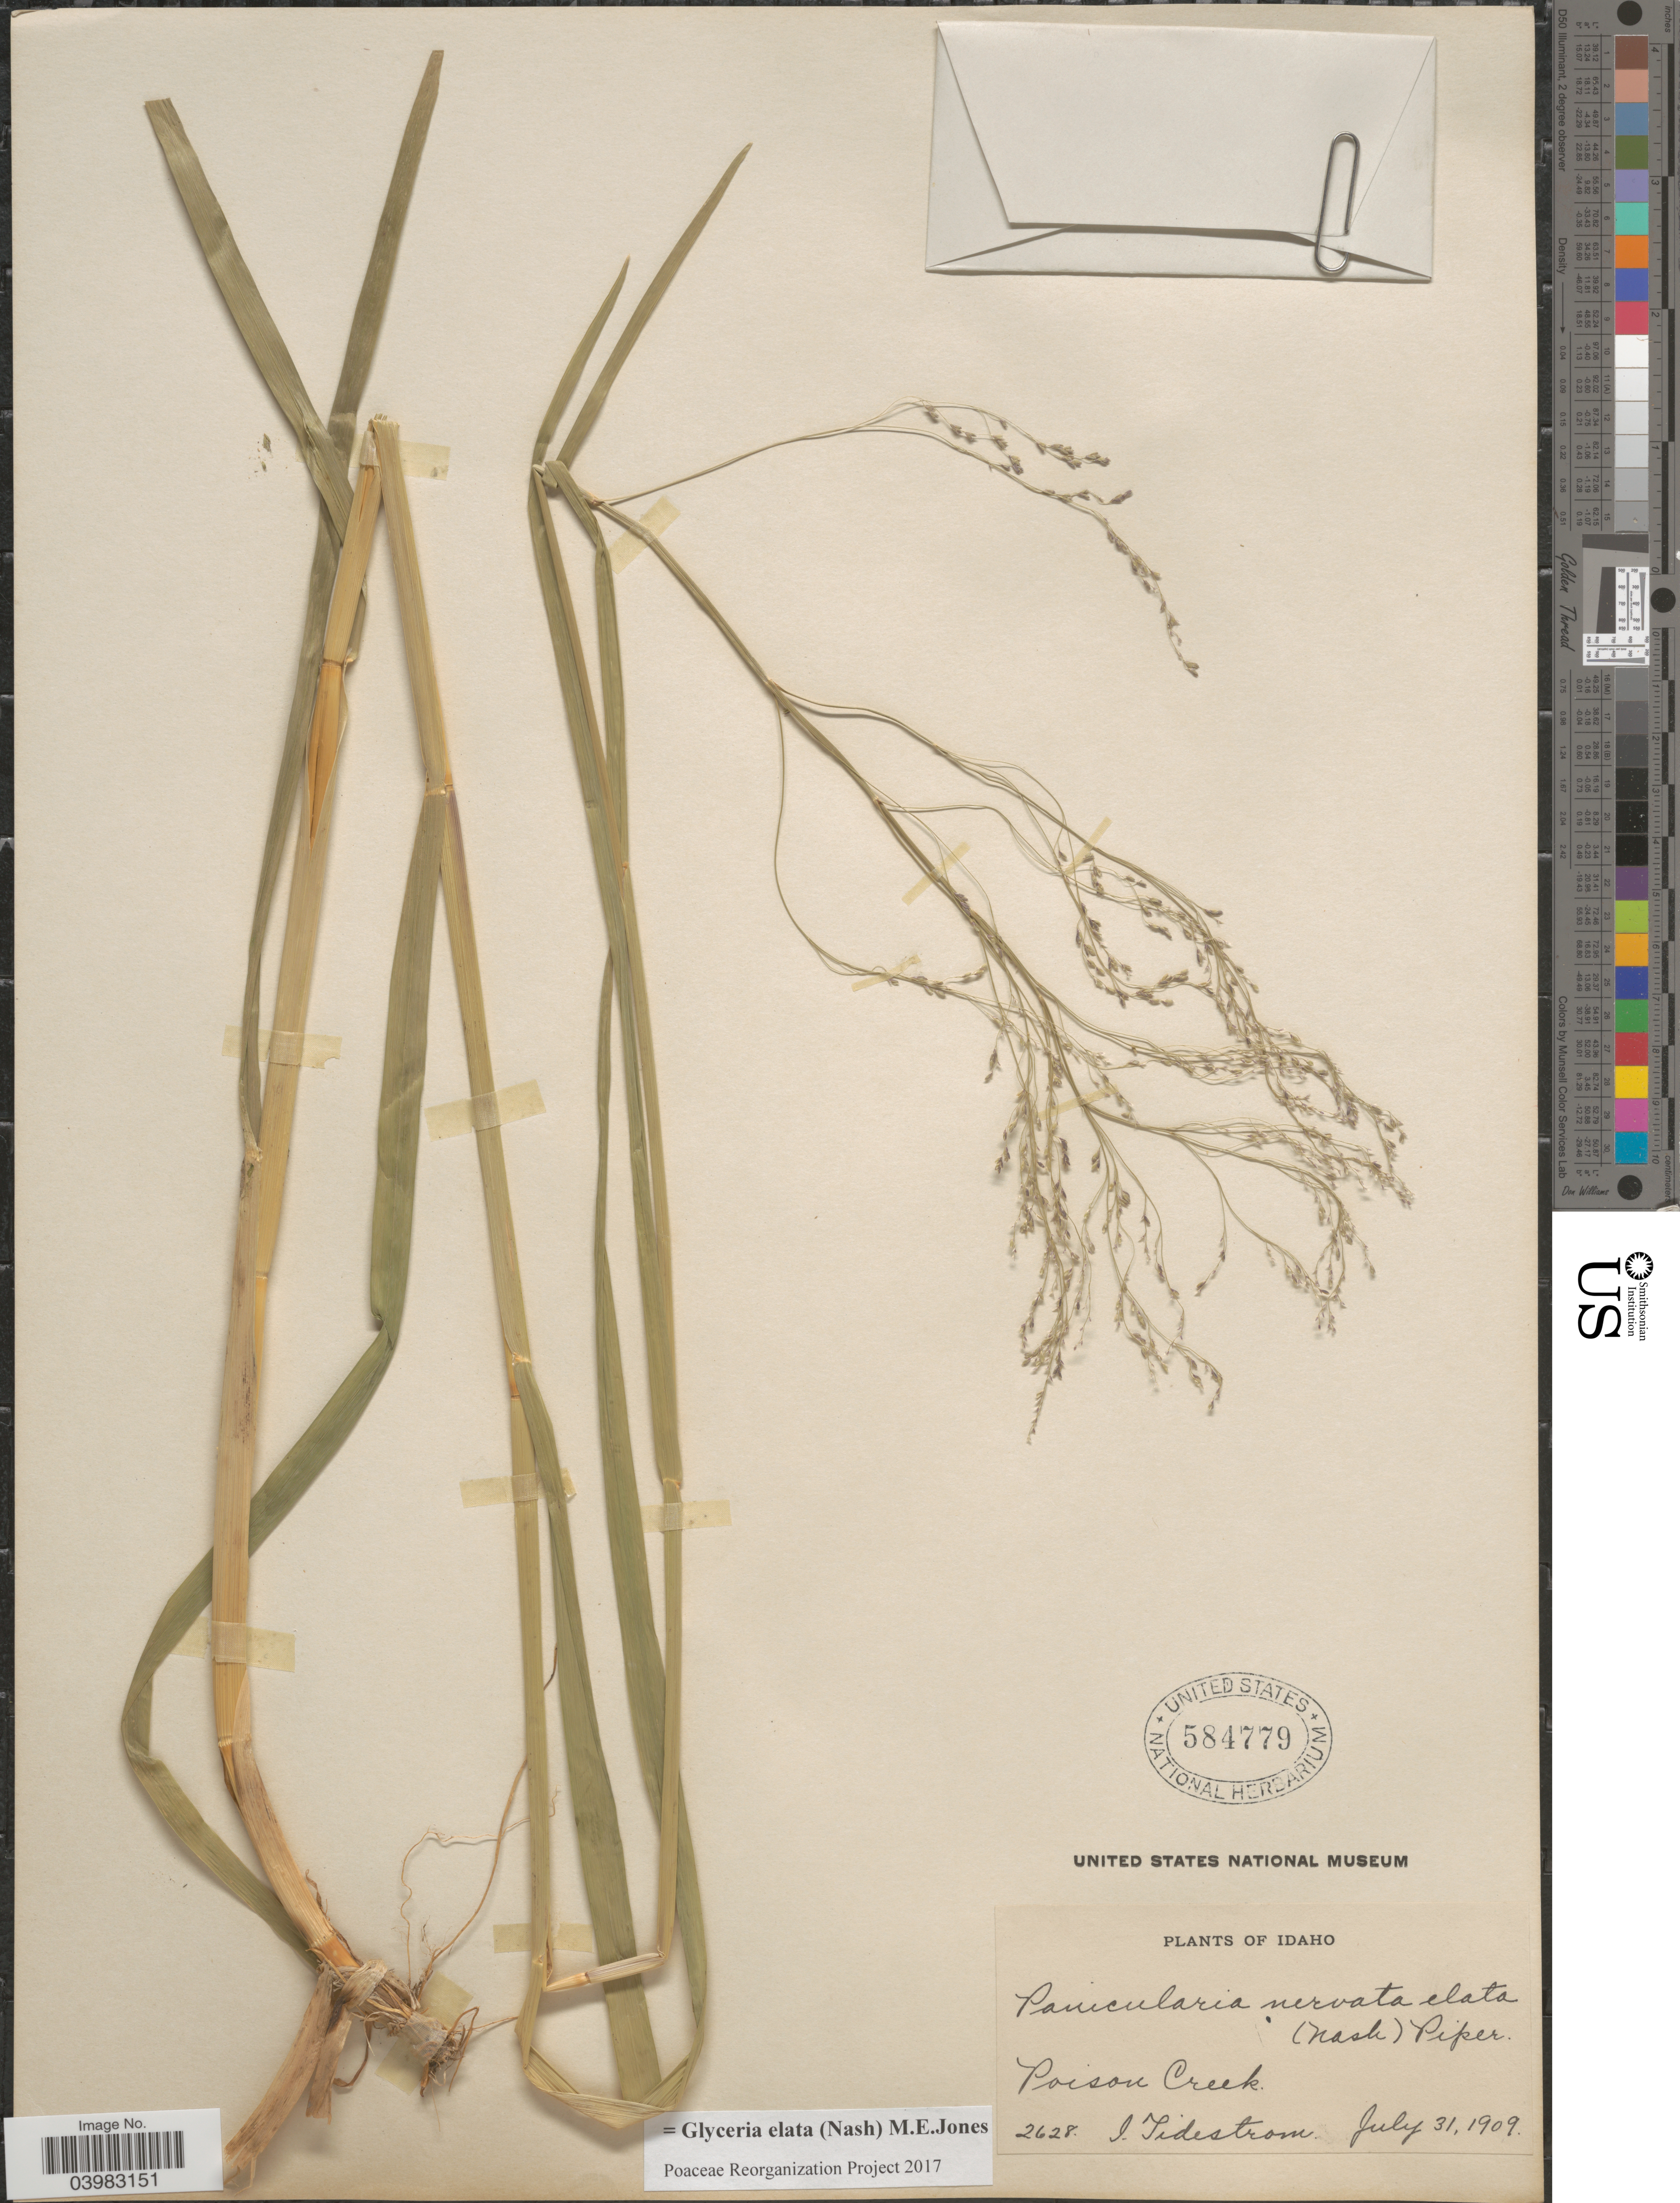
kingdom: Plantae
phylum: Tracheophyta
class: Liliopsida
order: Poales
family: Poaceae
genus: Glyceria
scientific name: Glyceria elata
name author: (Nash) M.E. Jones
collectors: I. F. Tidestrom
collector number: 2628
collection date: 1909-07-31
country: United States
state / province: Idaho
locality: Poison Creek.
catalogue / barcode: US 584779